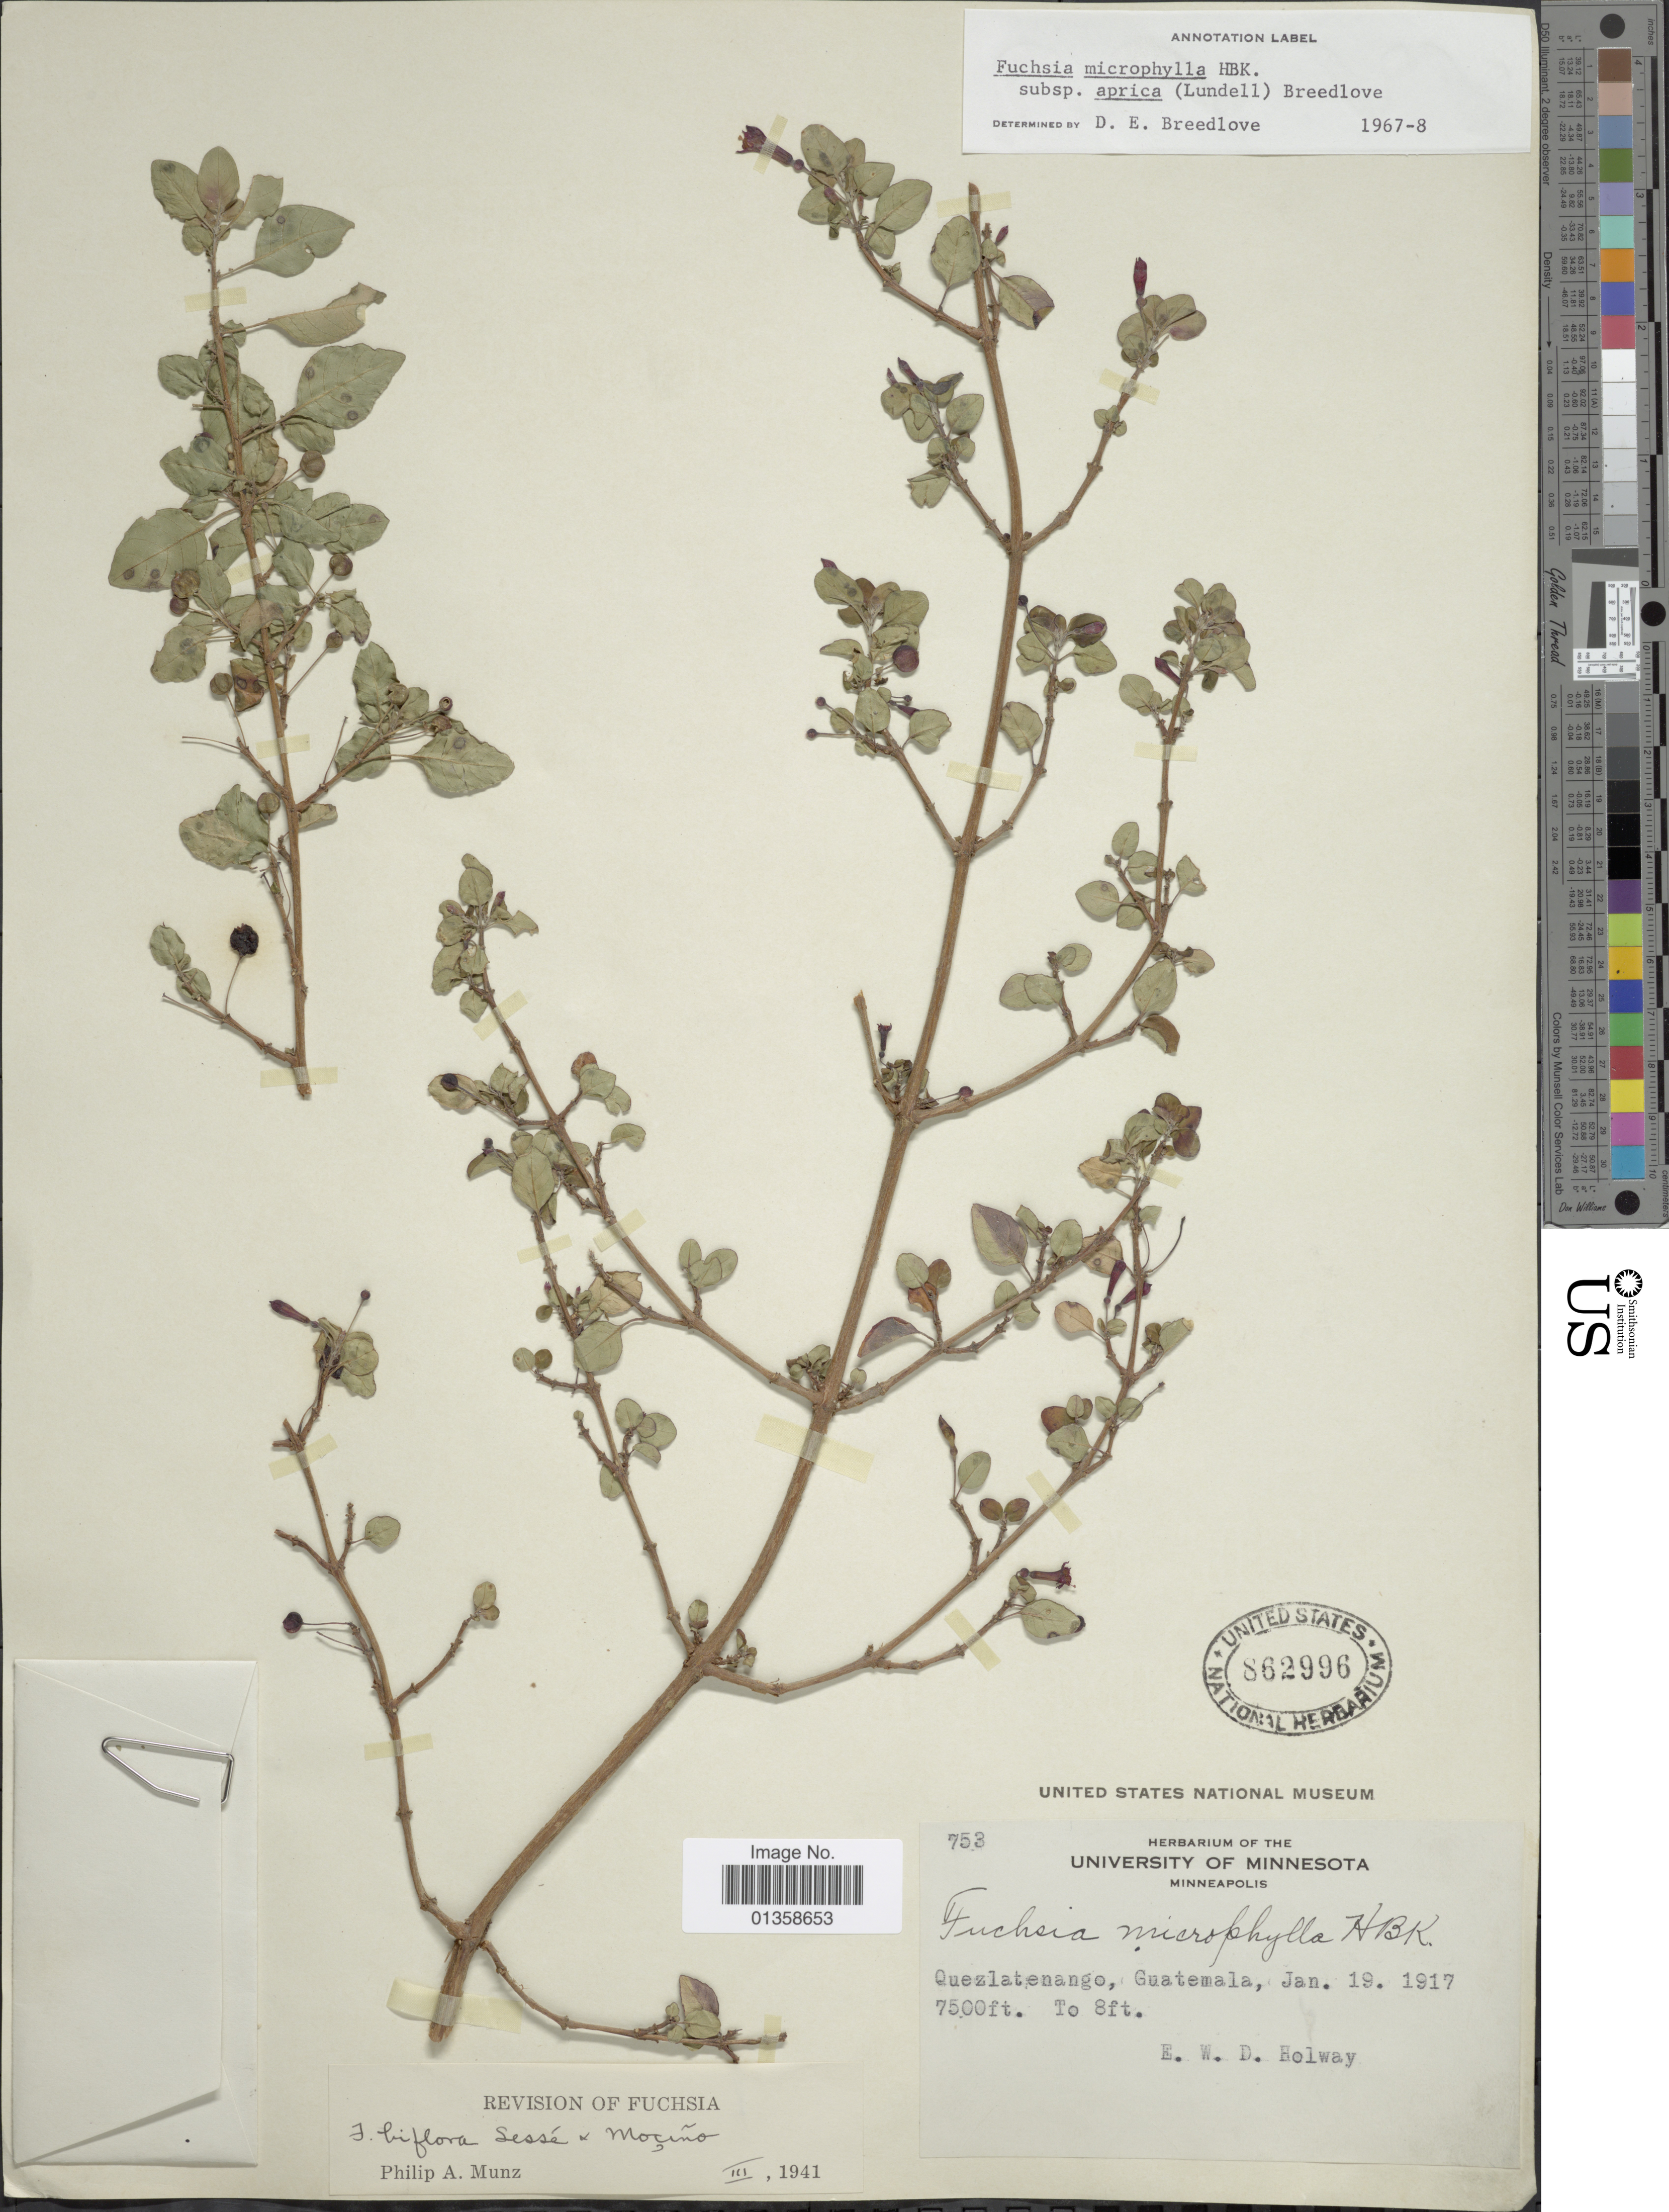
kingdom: Plantae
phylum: Tracheophyta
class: Magnoliopsida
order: Myrtales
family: Onagraceae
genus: Fuchsia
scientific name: Fuchsia microphylla subsp. aprica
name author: (Lundell) Breedlove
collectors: E. W. D. Holway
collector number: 753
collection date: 1917-01-19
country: Guatemala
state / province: Quetzaltenango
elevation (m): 2286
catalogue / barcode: US 862996